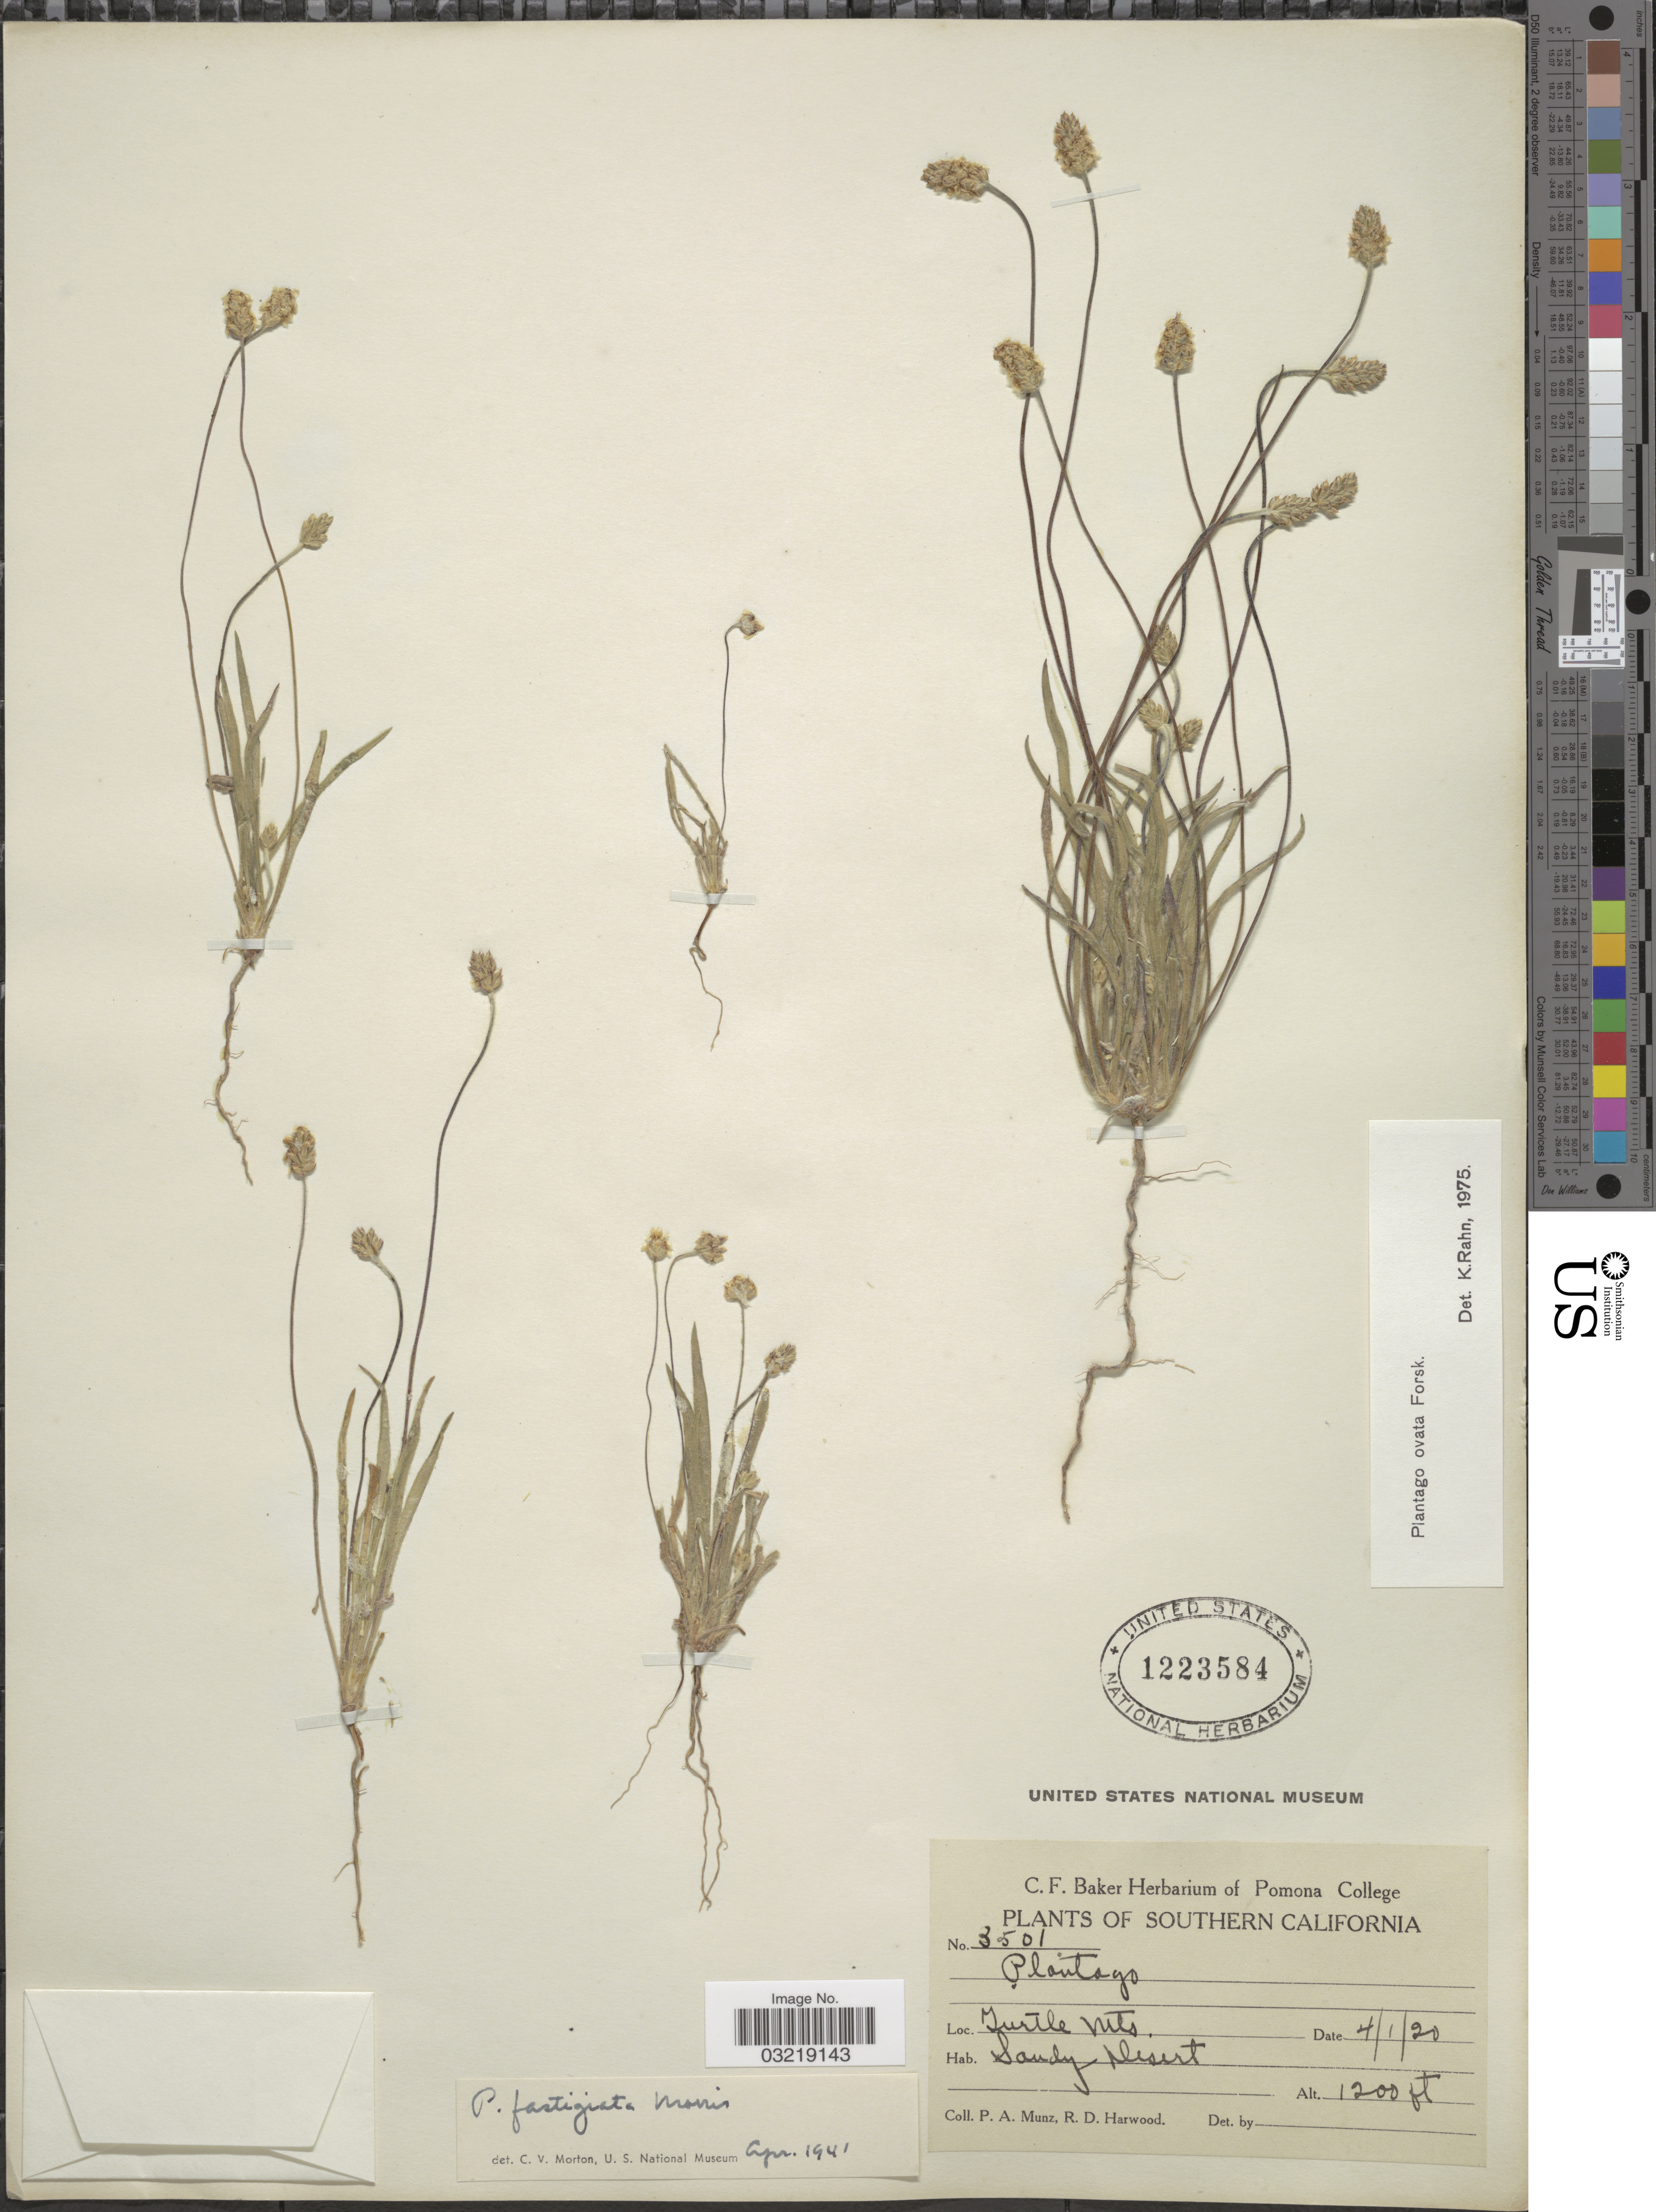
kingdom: Plantae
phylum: Tracheophyta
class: Magnoliopsida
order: Lamiales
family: Plantaginaceae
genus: Plantago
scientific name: Plantago ovata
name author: Forssk.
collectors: P. A. Munz & R. Harwood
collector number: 3501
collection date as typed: Transcribed d/m/y: 1/4/20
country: United States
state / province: California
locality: Southern California. Turtle Mts.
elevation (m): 366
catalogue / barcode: US 1223584